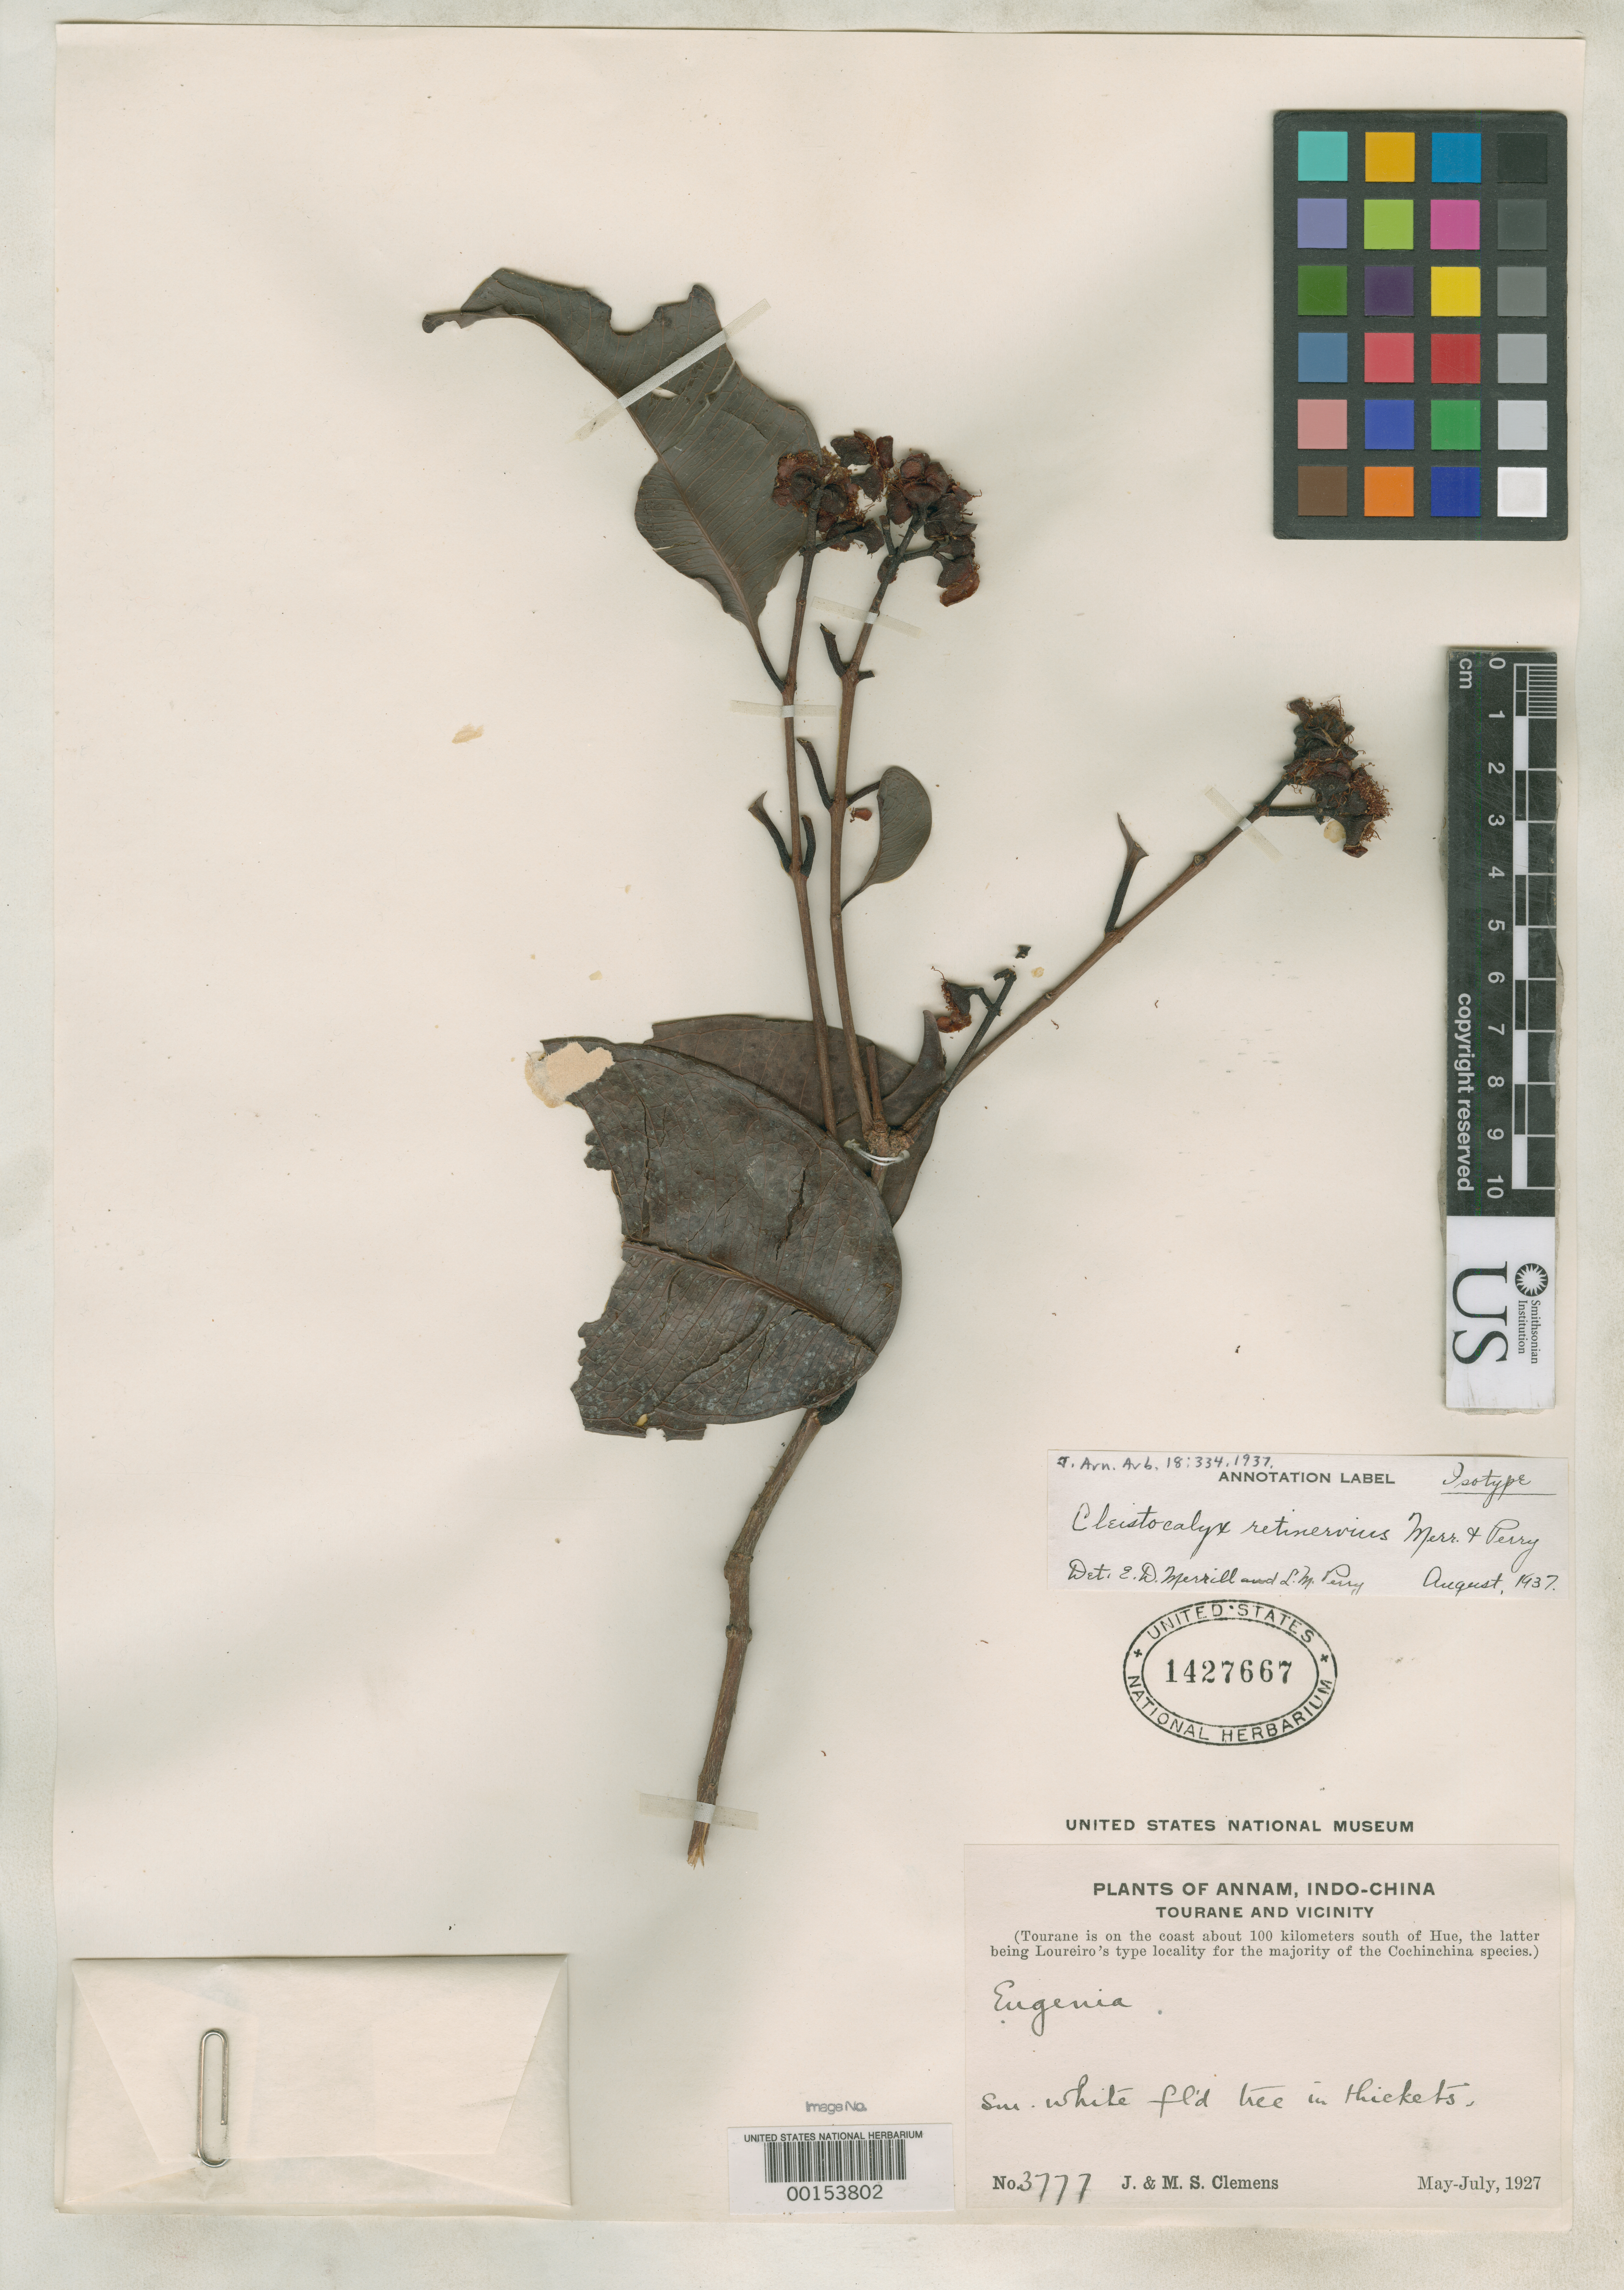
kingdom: Plantae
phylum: Tracheophyta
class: Magnoliopsida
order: Myrtales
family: Myrtaceae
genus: Cleistocalyx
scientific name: Cleistocalyx retinervius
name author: Merr. & L.M. Perry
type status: Isotype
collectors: J. Clemens & M. S. Clemens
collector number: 3777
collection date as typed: May 1927 to -- Jul 1927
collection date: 1927-05/1927-07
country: Vietnam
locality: Da Nang (as Tourane on specimen label), on coast ca. 100 km S of Hue.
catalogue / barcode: US 1427667